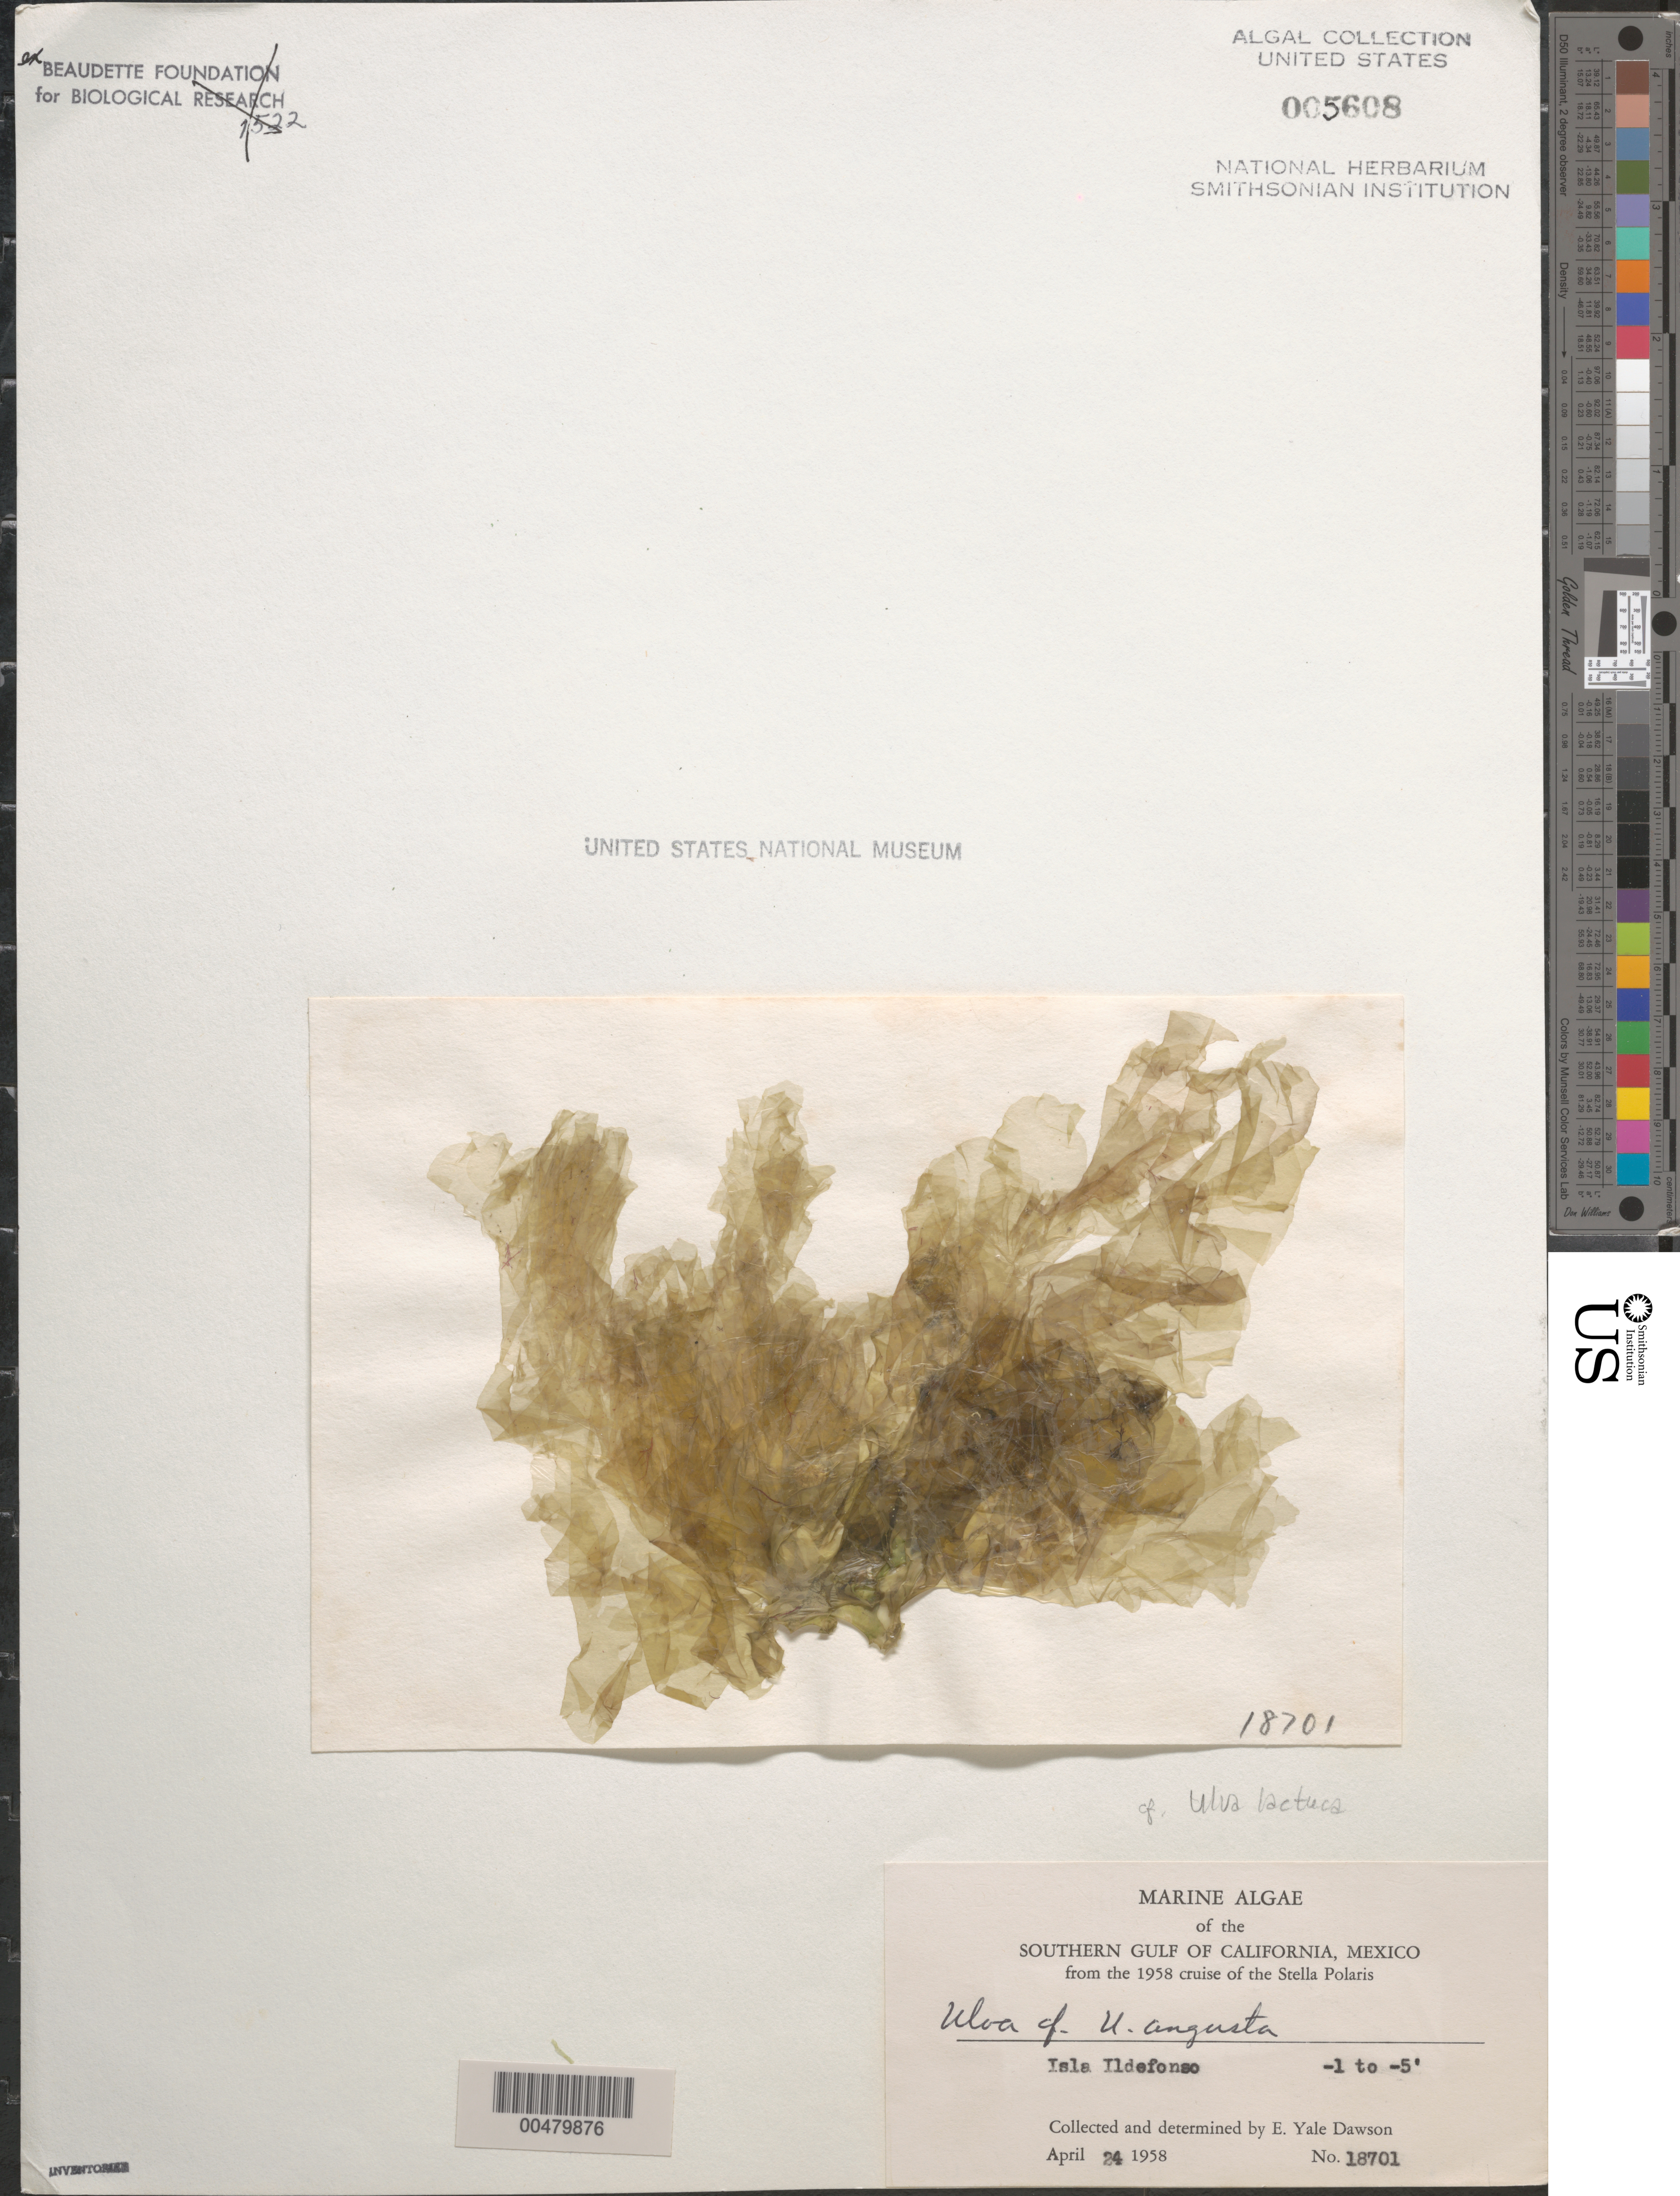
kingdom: Plantae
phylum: Chlorophyta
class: Ulvophyceae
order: Ulvales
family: Ulvaceae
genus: Ulva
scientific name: Ulva californica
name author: N.Wille in Collins et al.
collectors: E. Y. Dawson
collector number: EYD 18701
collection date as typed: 24 Apr 1958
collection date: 1958-04-24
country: Mexico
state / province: Baja California Sur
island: Isla Ildefonso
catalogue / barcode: US 5608